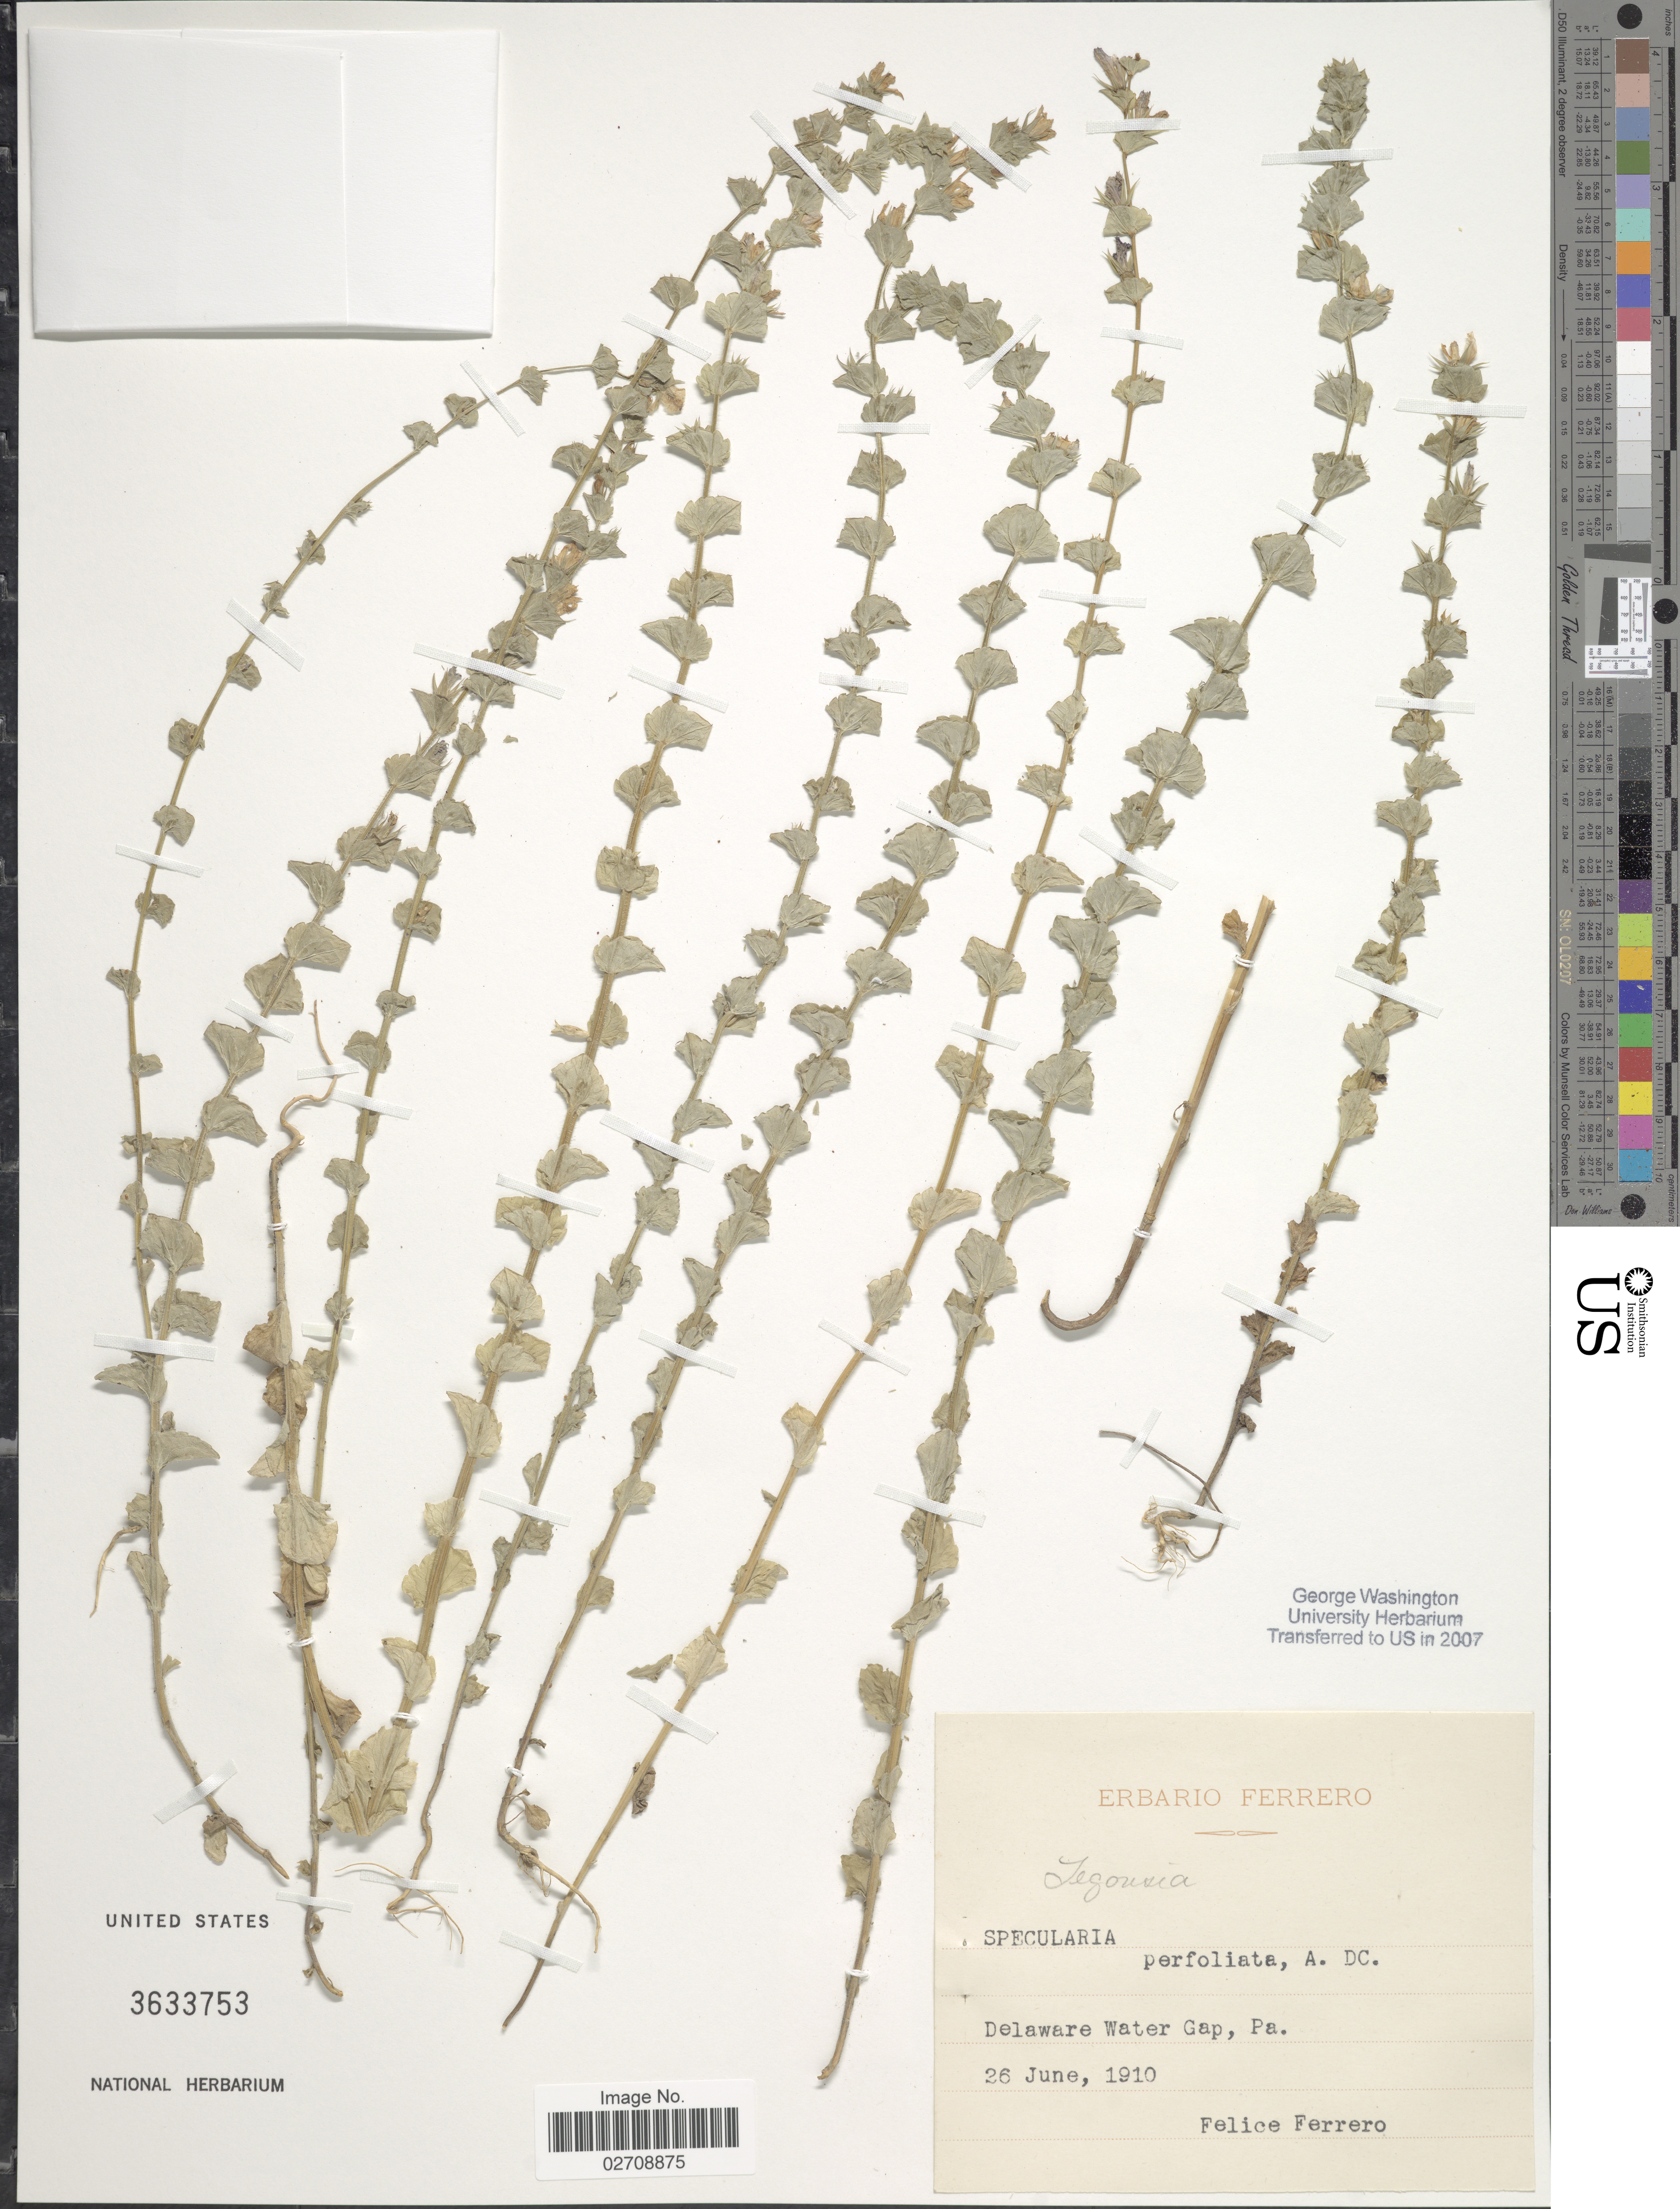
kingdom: Plantae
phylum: Tracheophyta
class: Magnoliopsida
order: Asterales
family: Campanulaceae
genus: Triodanis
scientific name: Triodanis perfoliata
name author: (L.) Nieuwl.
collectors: F. Ferrero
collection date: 1910-06-26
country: United States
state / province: Pennsylvania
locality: Delaware Water Gap, Pa.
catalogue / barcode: US 3633753